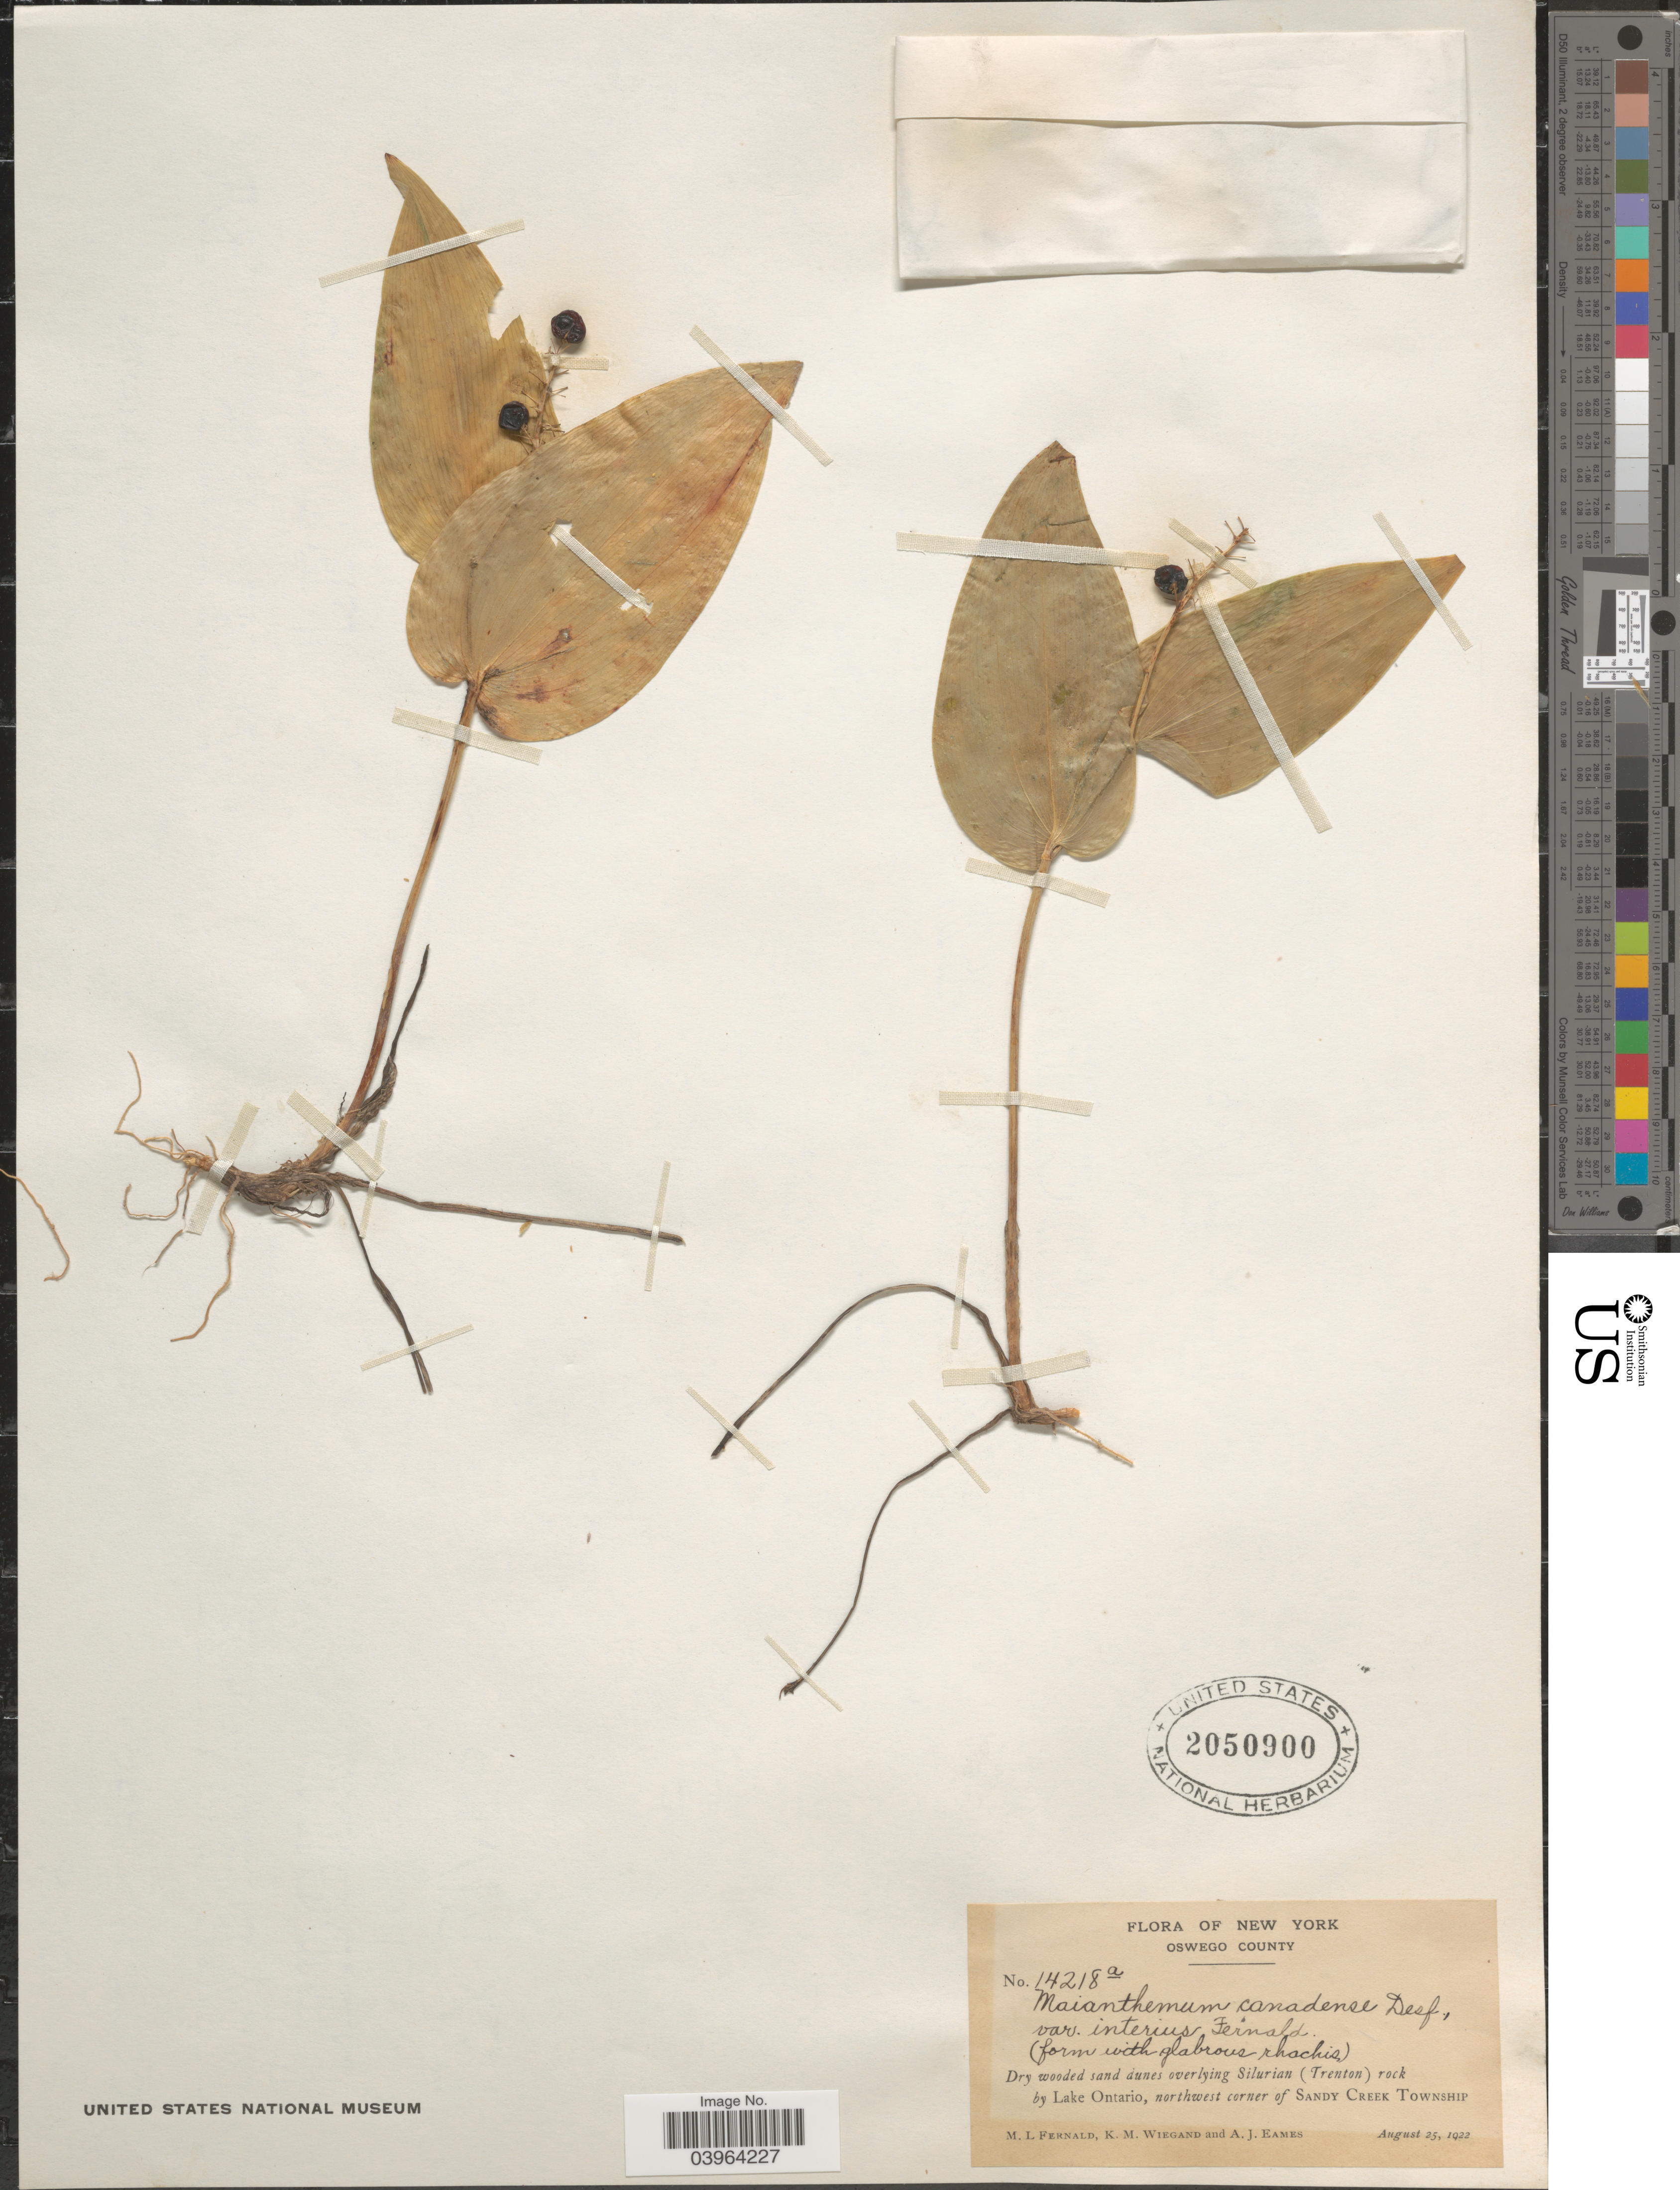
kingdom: Plantae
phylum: Tracheophyta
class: Liliopsida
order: Asparagales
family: Asparagaceae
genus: Maianthemum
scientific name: Maianthemum canadense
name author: Desf.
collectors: M. L. Fernald, K. M. Wiegand & A. J. Eames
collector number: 14218a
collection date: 1922-08-25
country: United States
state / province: New York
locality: Oswego County. By Lake Ontario, northwest corner of Sandy Creek Township.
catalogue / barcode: US 2050900